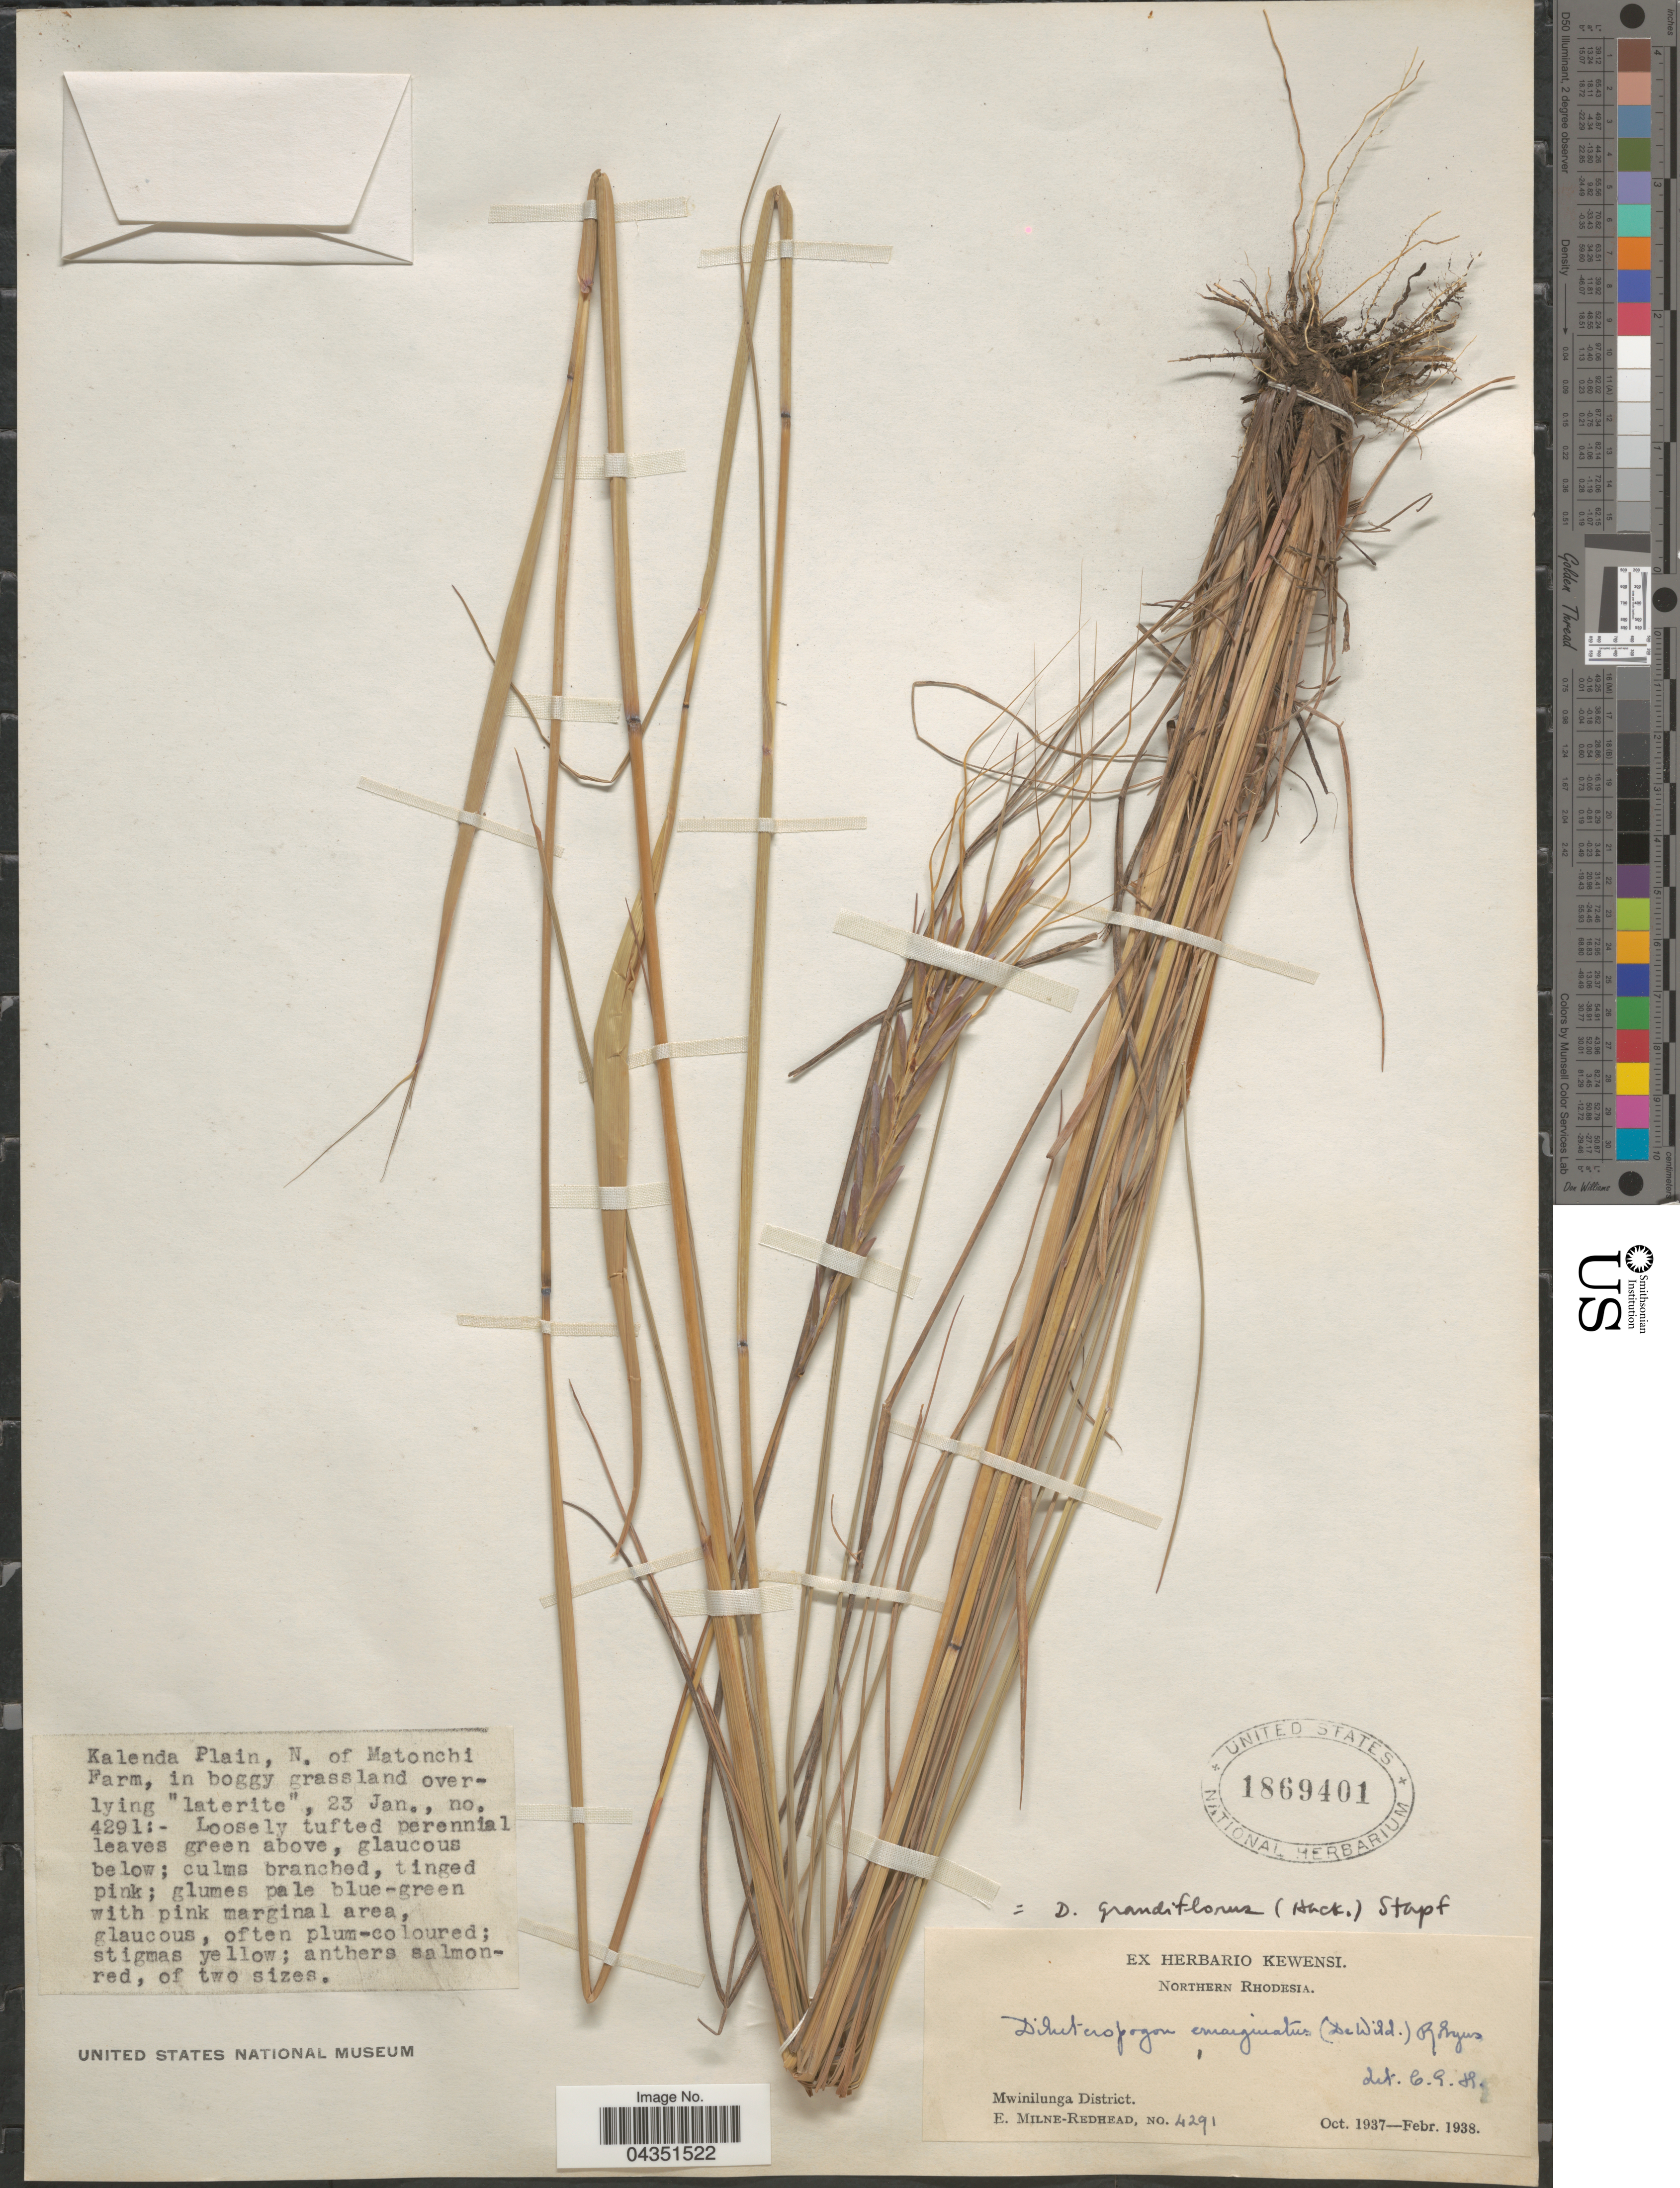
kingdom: Plantae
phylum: Tracheophyta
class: Liliopsida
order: Poales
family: Poaceae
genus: Diheteropogon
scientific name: Diheteropogon filifolius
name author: (Nees) Clayton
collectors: E. W. Milne-Redhead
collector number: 4291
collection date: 1937-10/1938-02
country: Zambia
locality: Kalenda Plain, N. of Matonchi Farm. Northern Rhodesia. Mwinilunga District.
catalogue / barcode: US 1869401